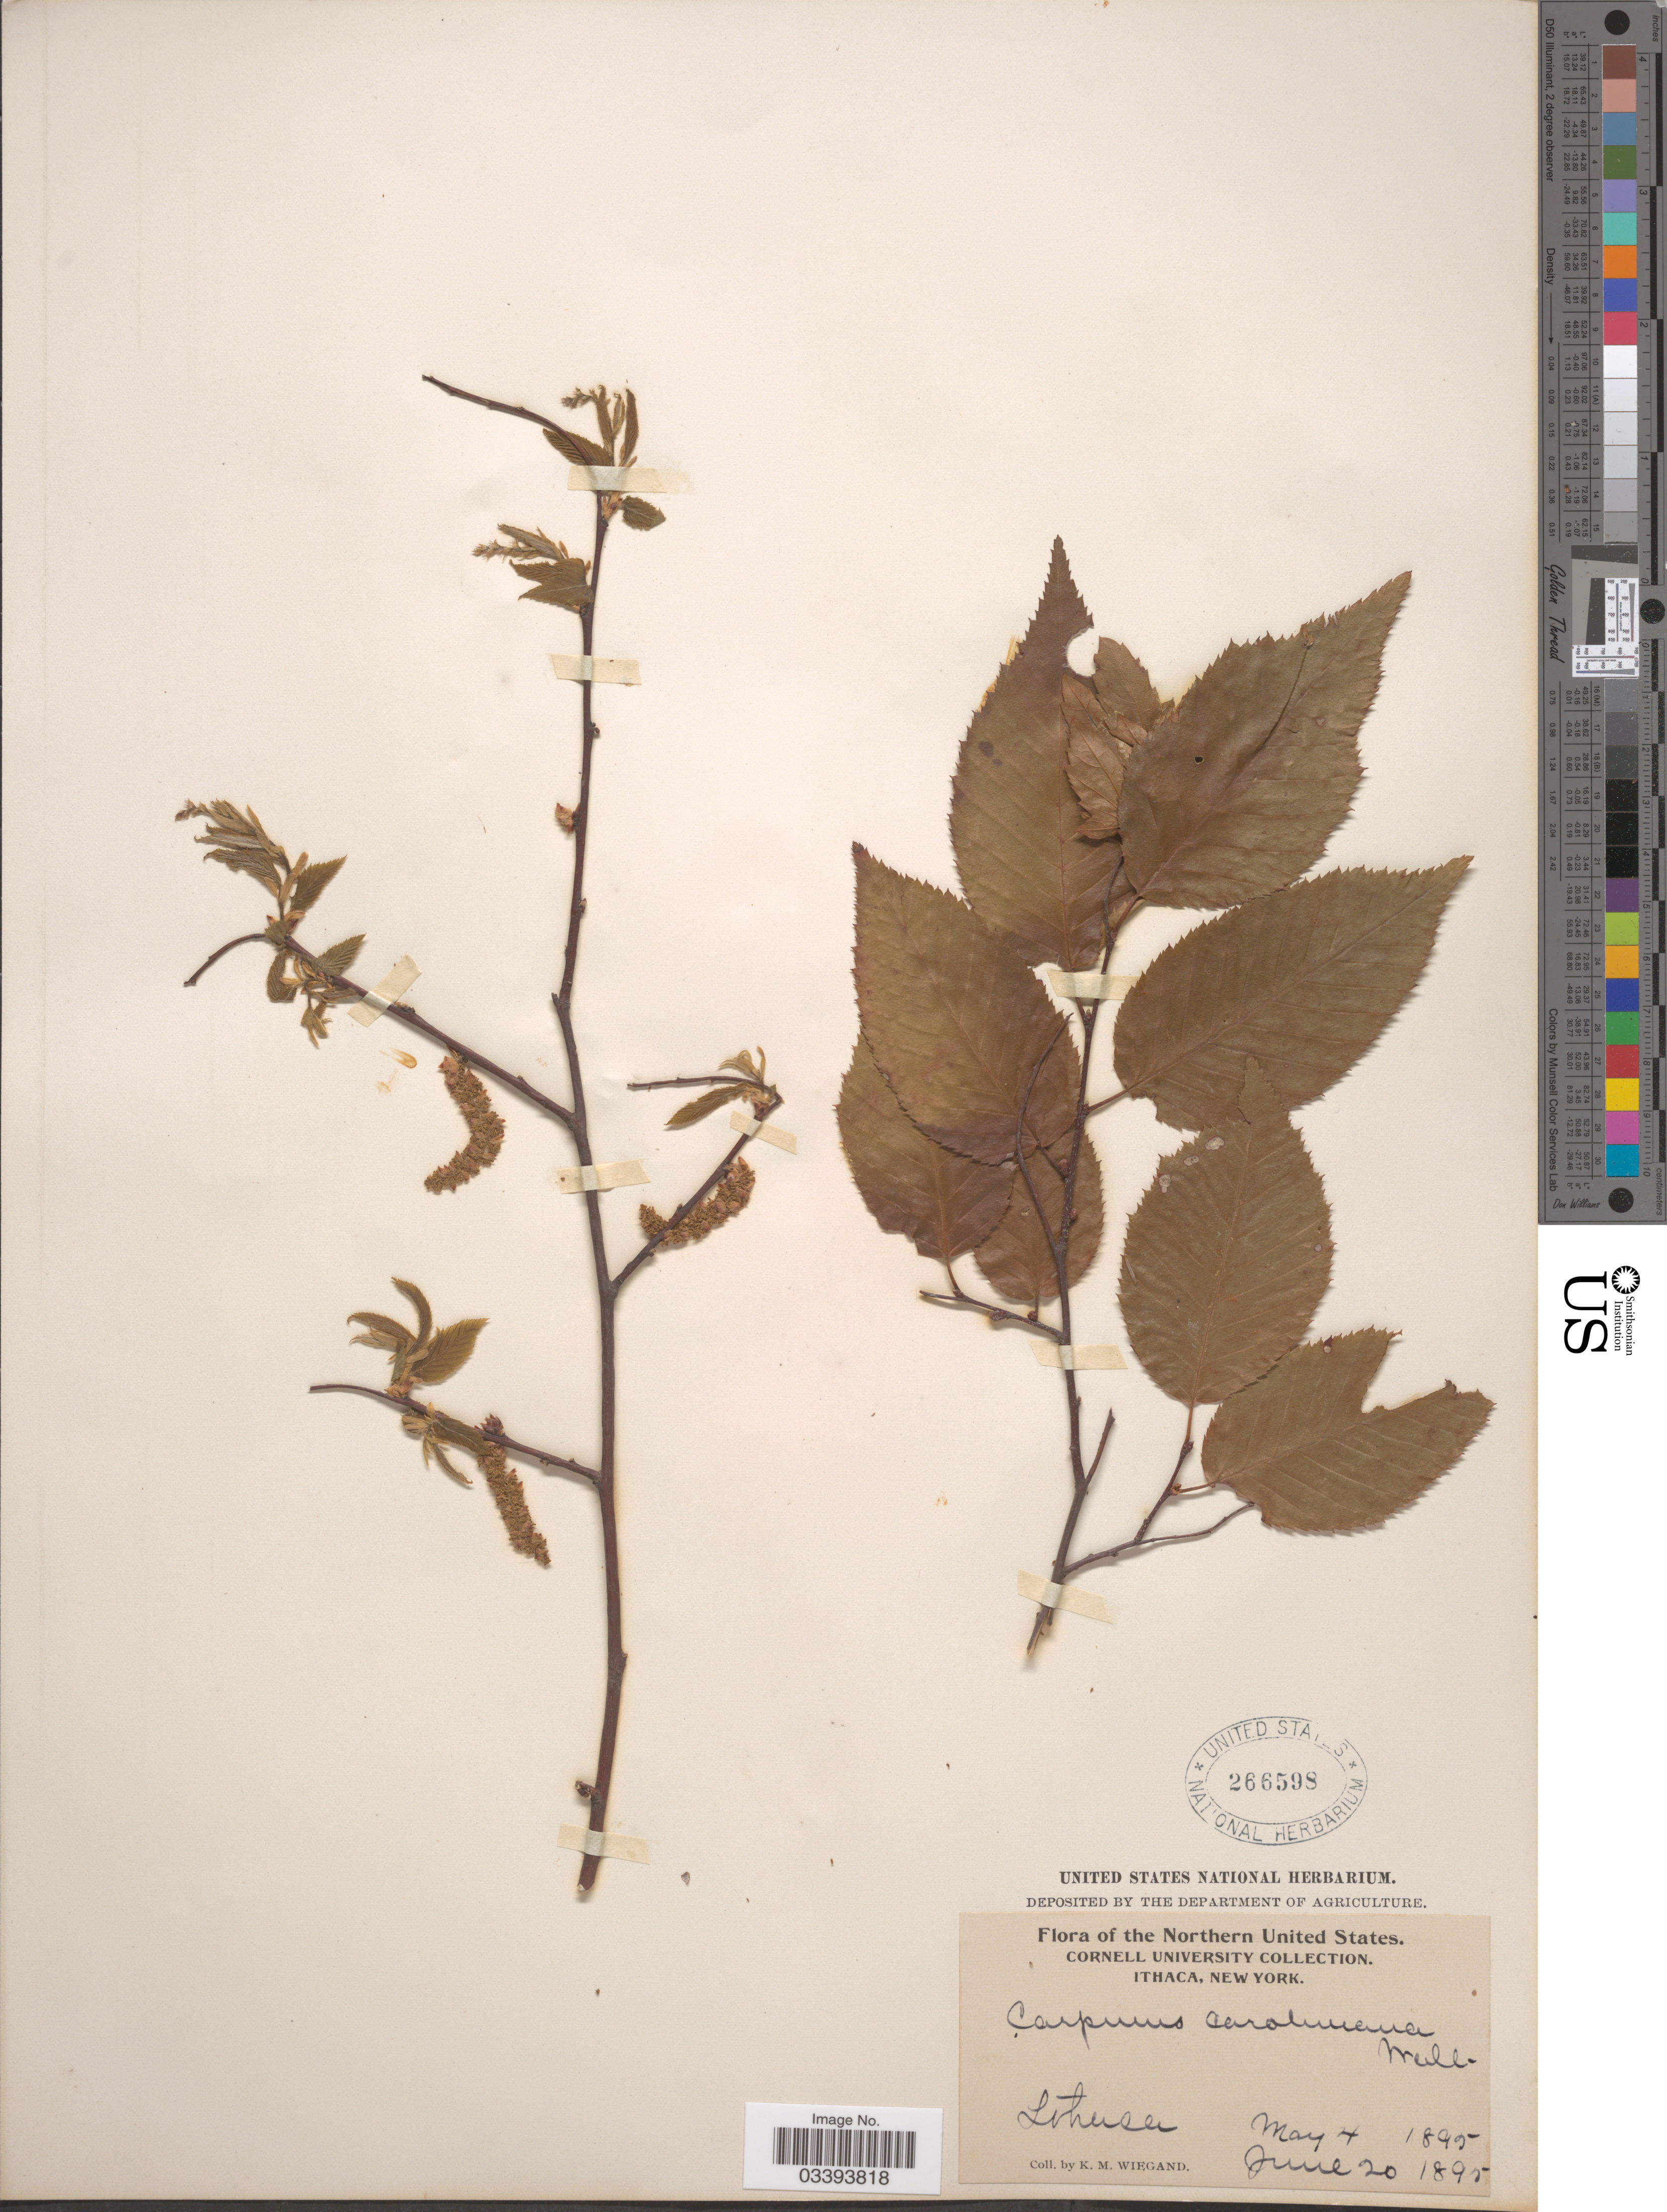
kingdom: Plantae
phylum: Tracheophyta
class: Magnoliopsida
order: Fagales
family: Betulaceae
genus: Carpinus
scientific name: Carpinus caroliniana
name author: Walter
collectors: K. M. Wiegand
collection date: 1895-05-04/1895-06-20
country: United States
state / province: New York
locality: Northern United States. Ithaca.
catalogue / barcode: US 266598